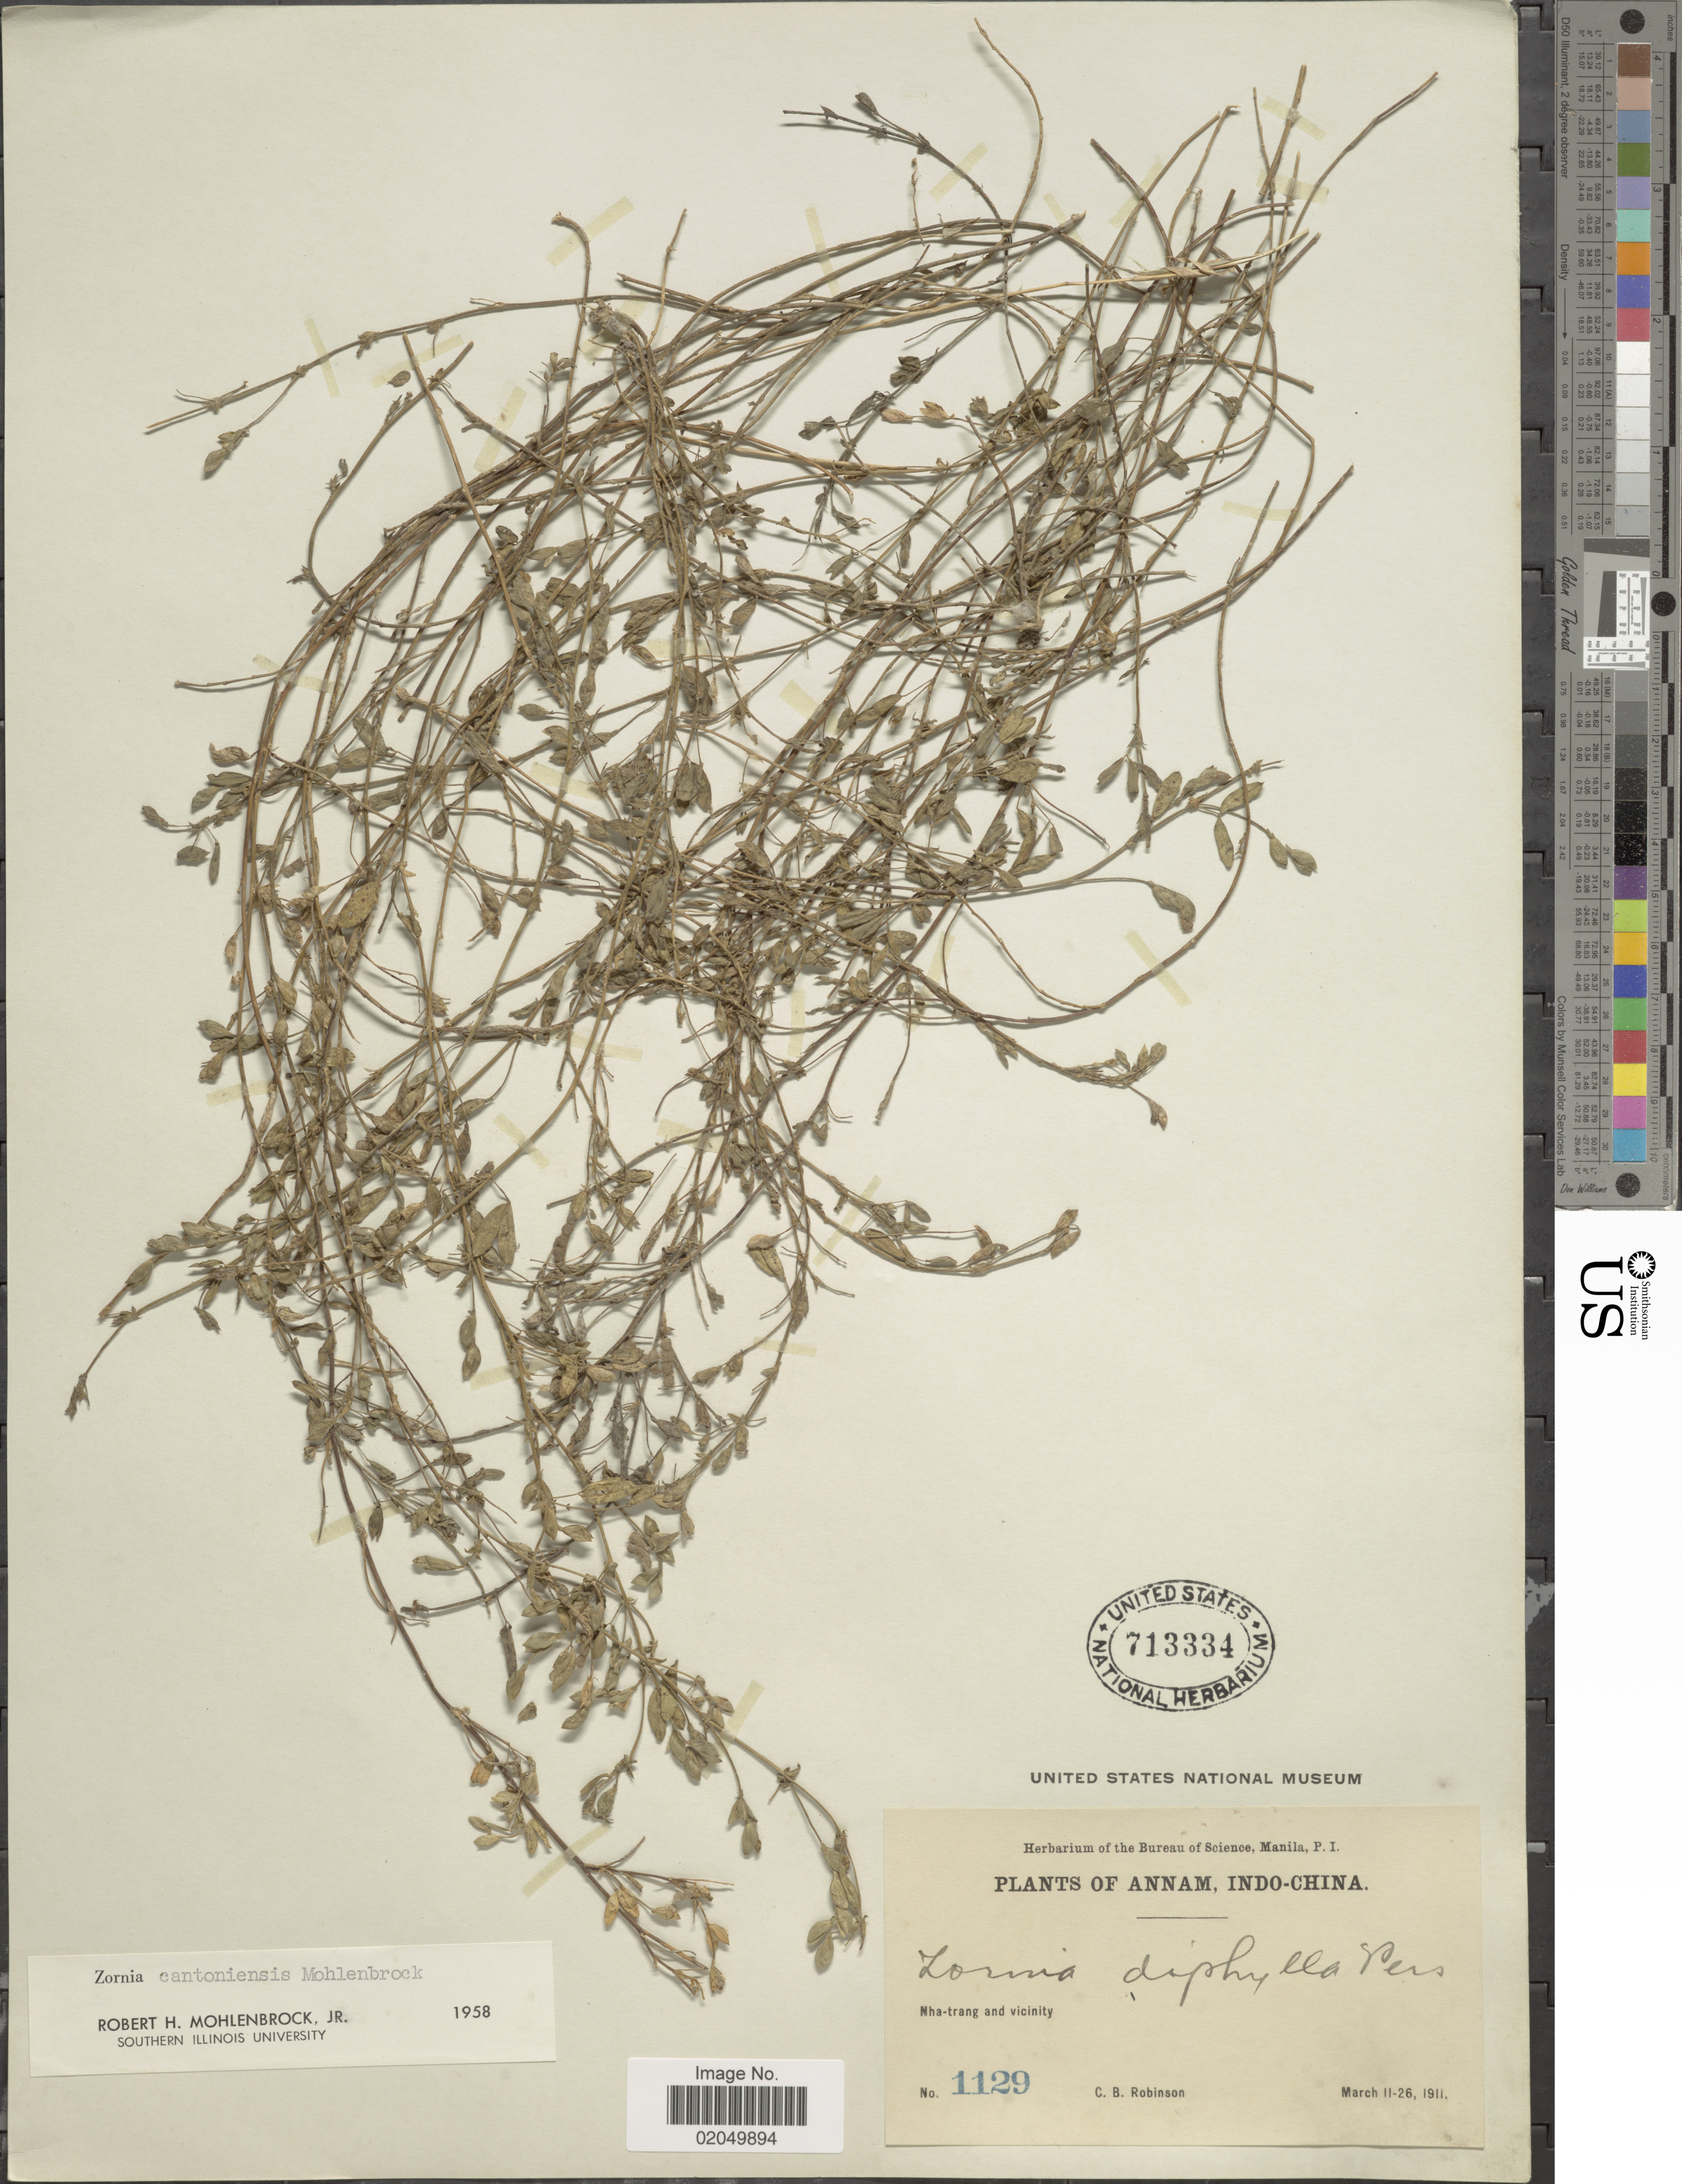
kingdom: Plantae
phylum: Tracheophyta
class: Magnoliopsida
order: Fabales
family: Fabaceae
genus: Zornia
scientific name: Zornia cantoniensis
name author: Mohlenbr.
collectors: C. Robinson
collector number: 1129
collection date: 1911-03-11/1911-03-26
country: Vietnam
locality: Annam, Indo-China, Nha-trang and Vicinity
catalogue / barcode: US 713334